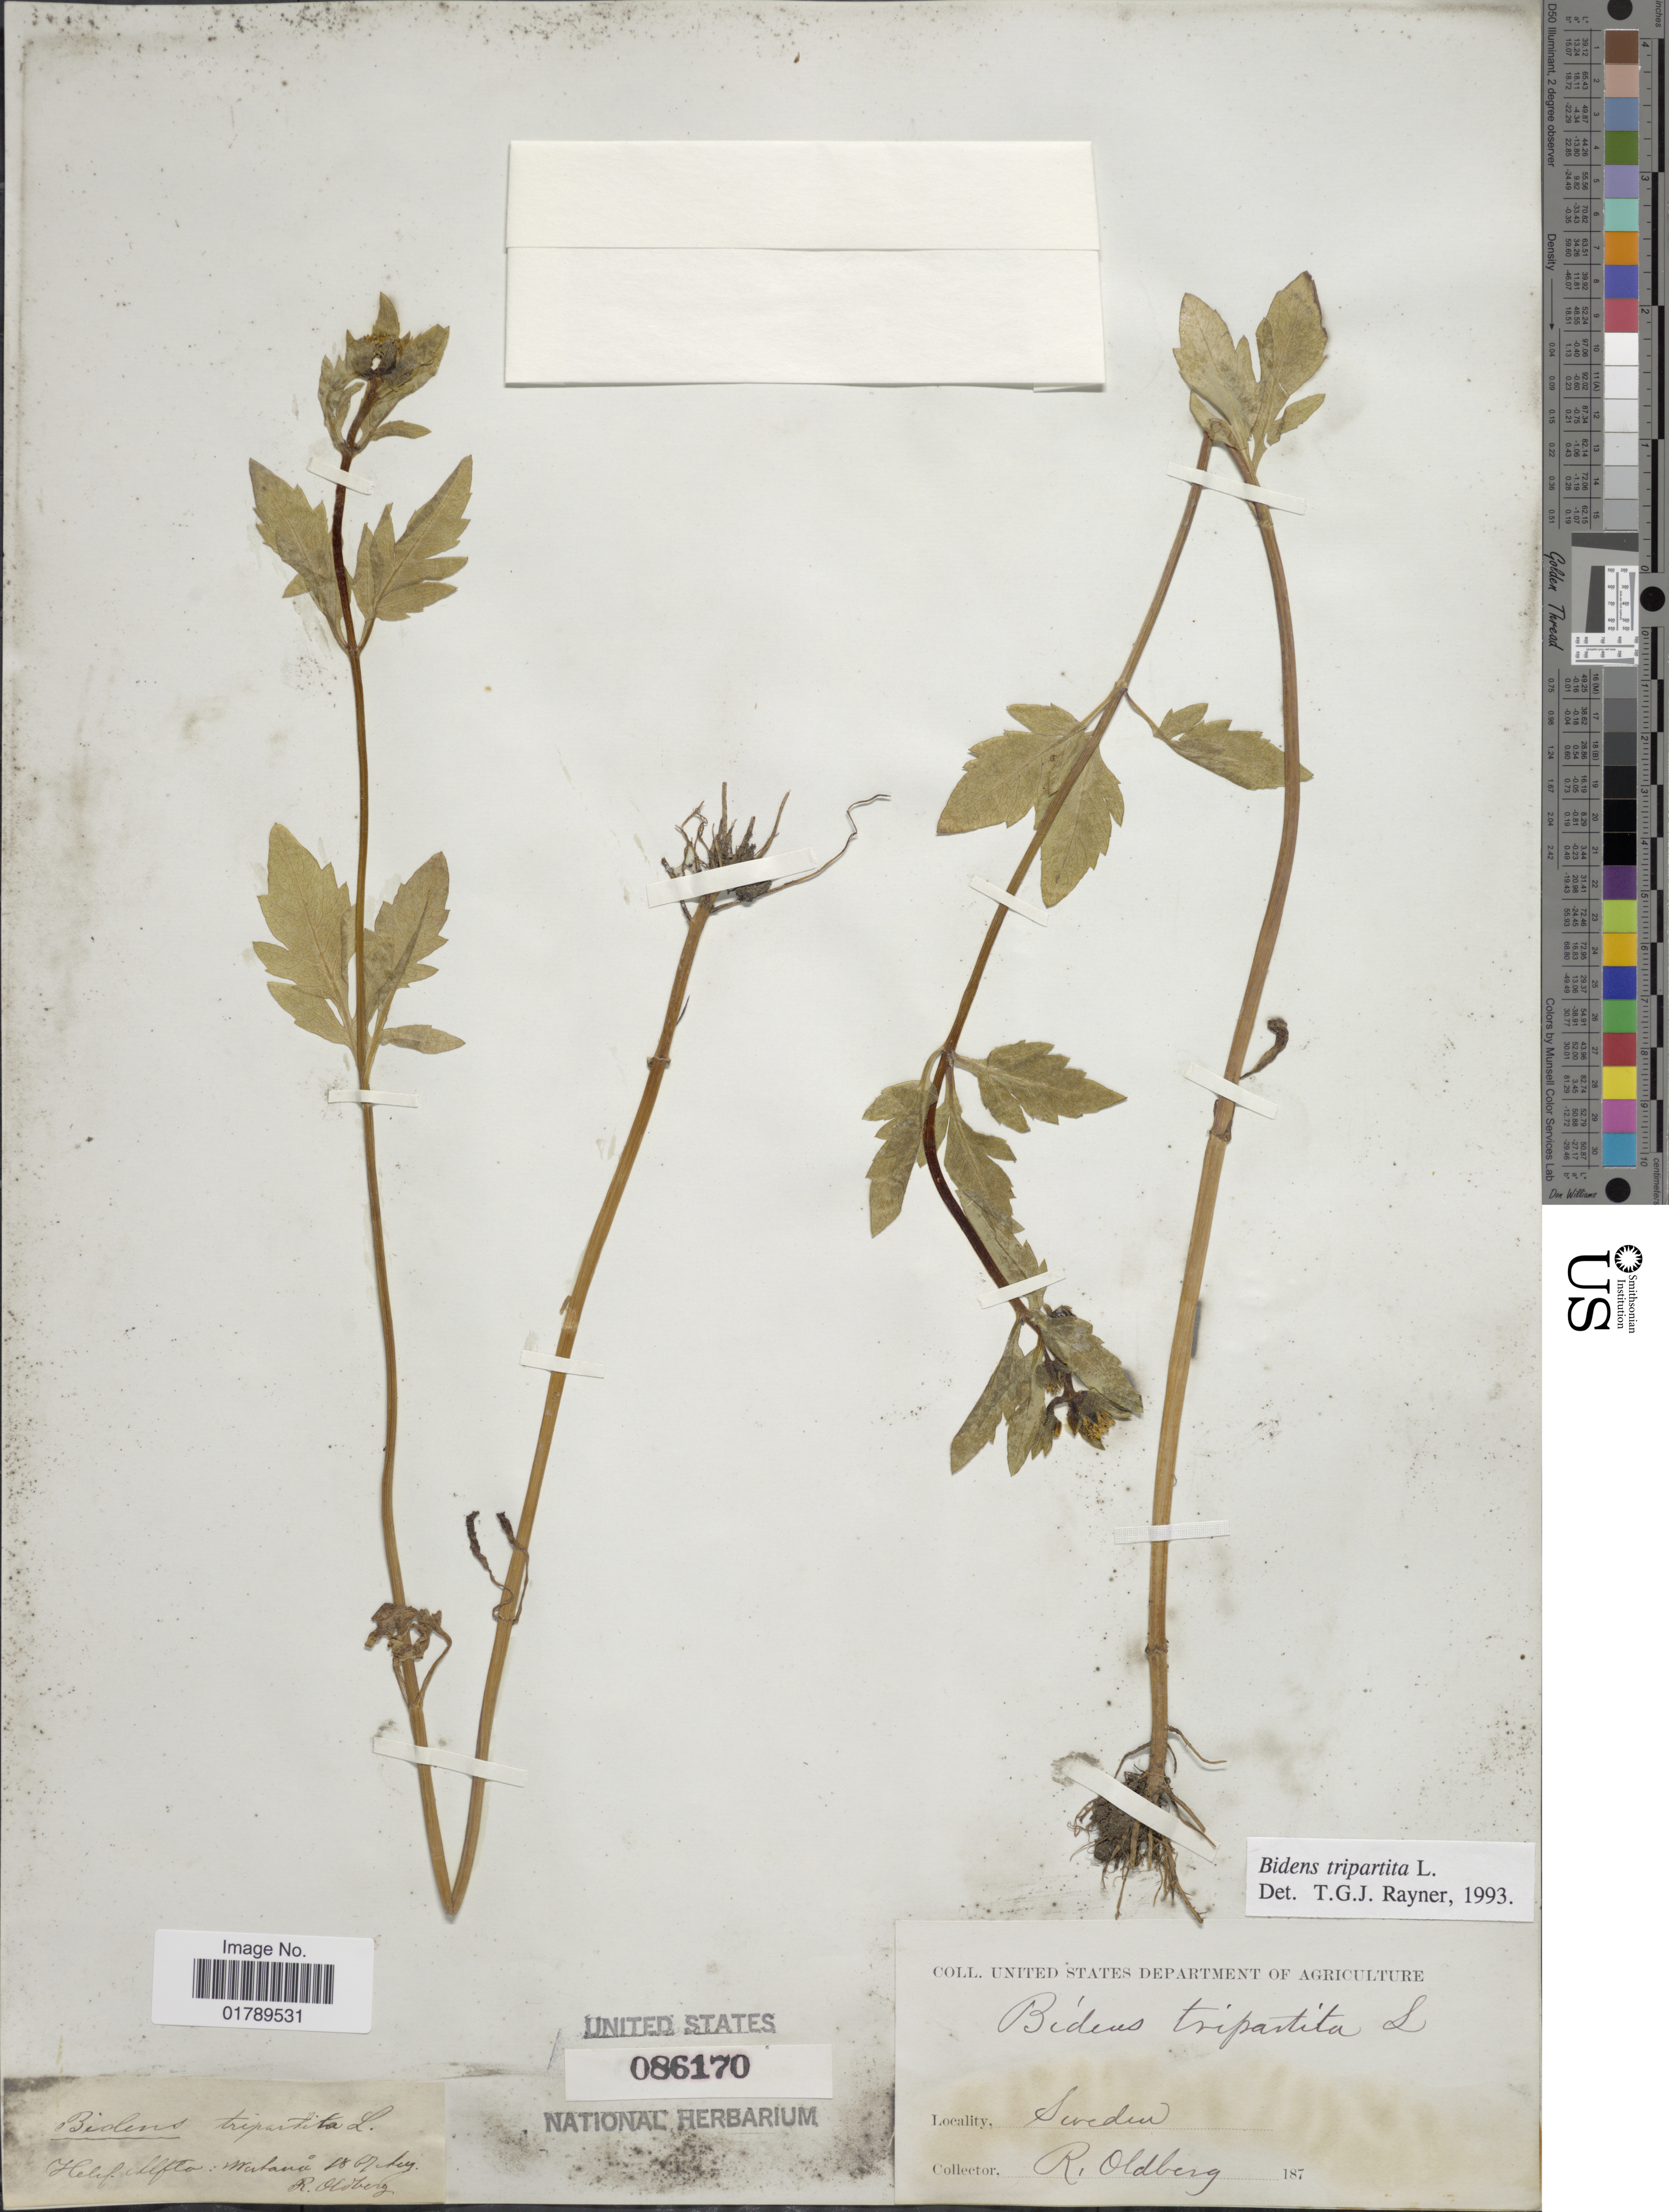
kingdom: Plantae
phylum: Tracheophyta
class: Magnoliopsida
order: Asterales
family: Asteraceae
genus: Bidens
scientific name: Bidens tripartita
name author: L.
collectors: R. Oldberg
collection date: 1867-08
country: Sweden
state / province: Gävleborg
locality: Alfta, Westanå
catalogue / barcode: US 86170